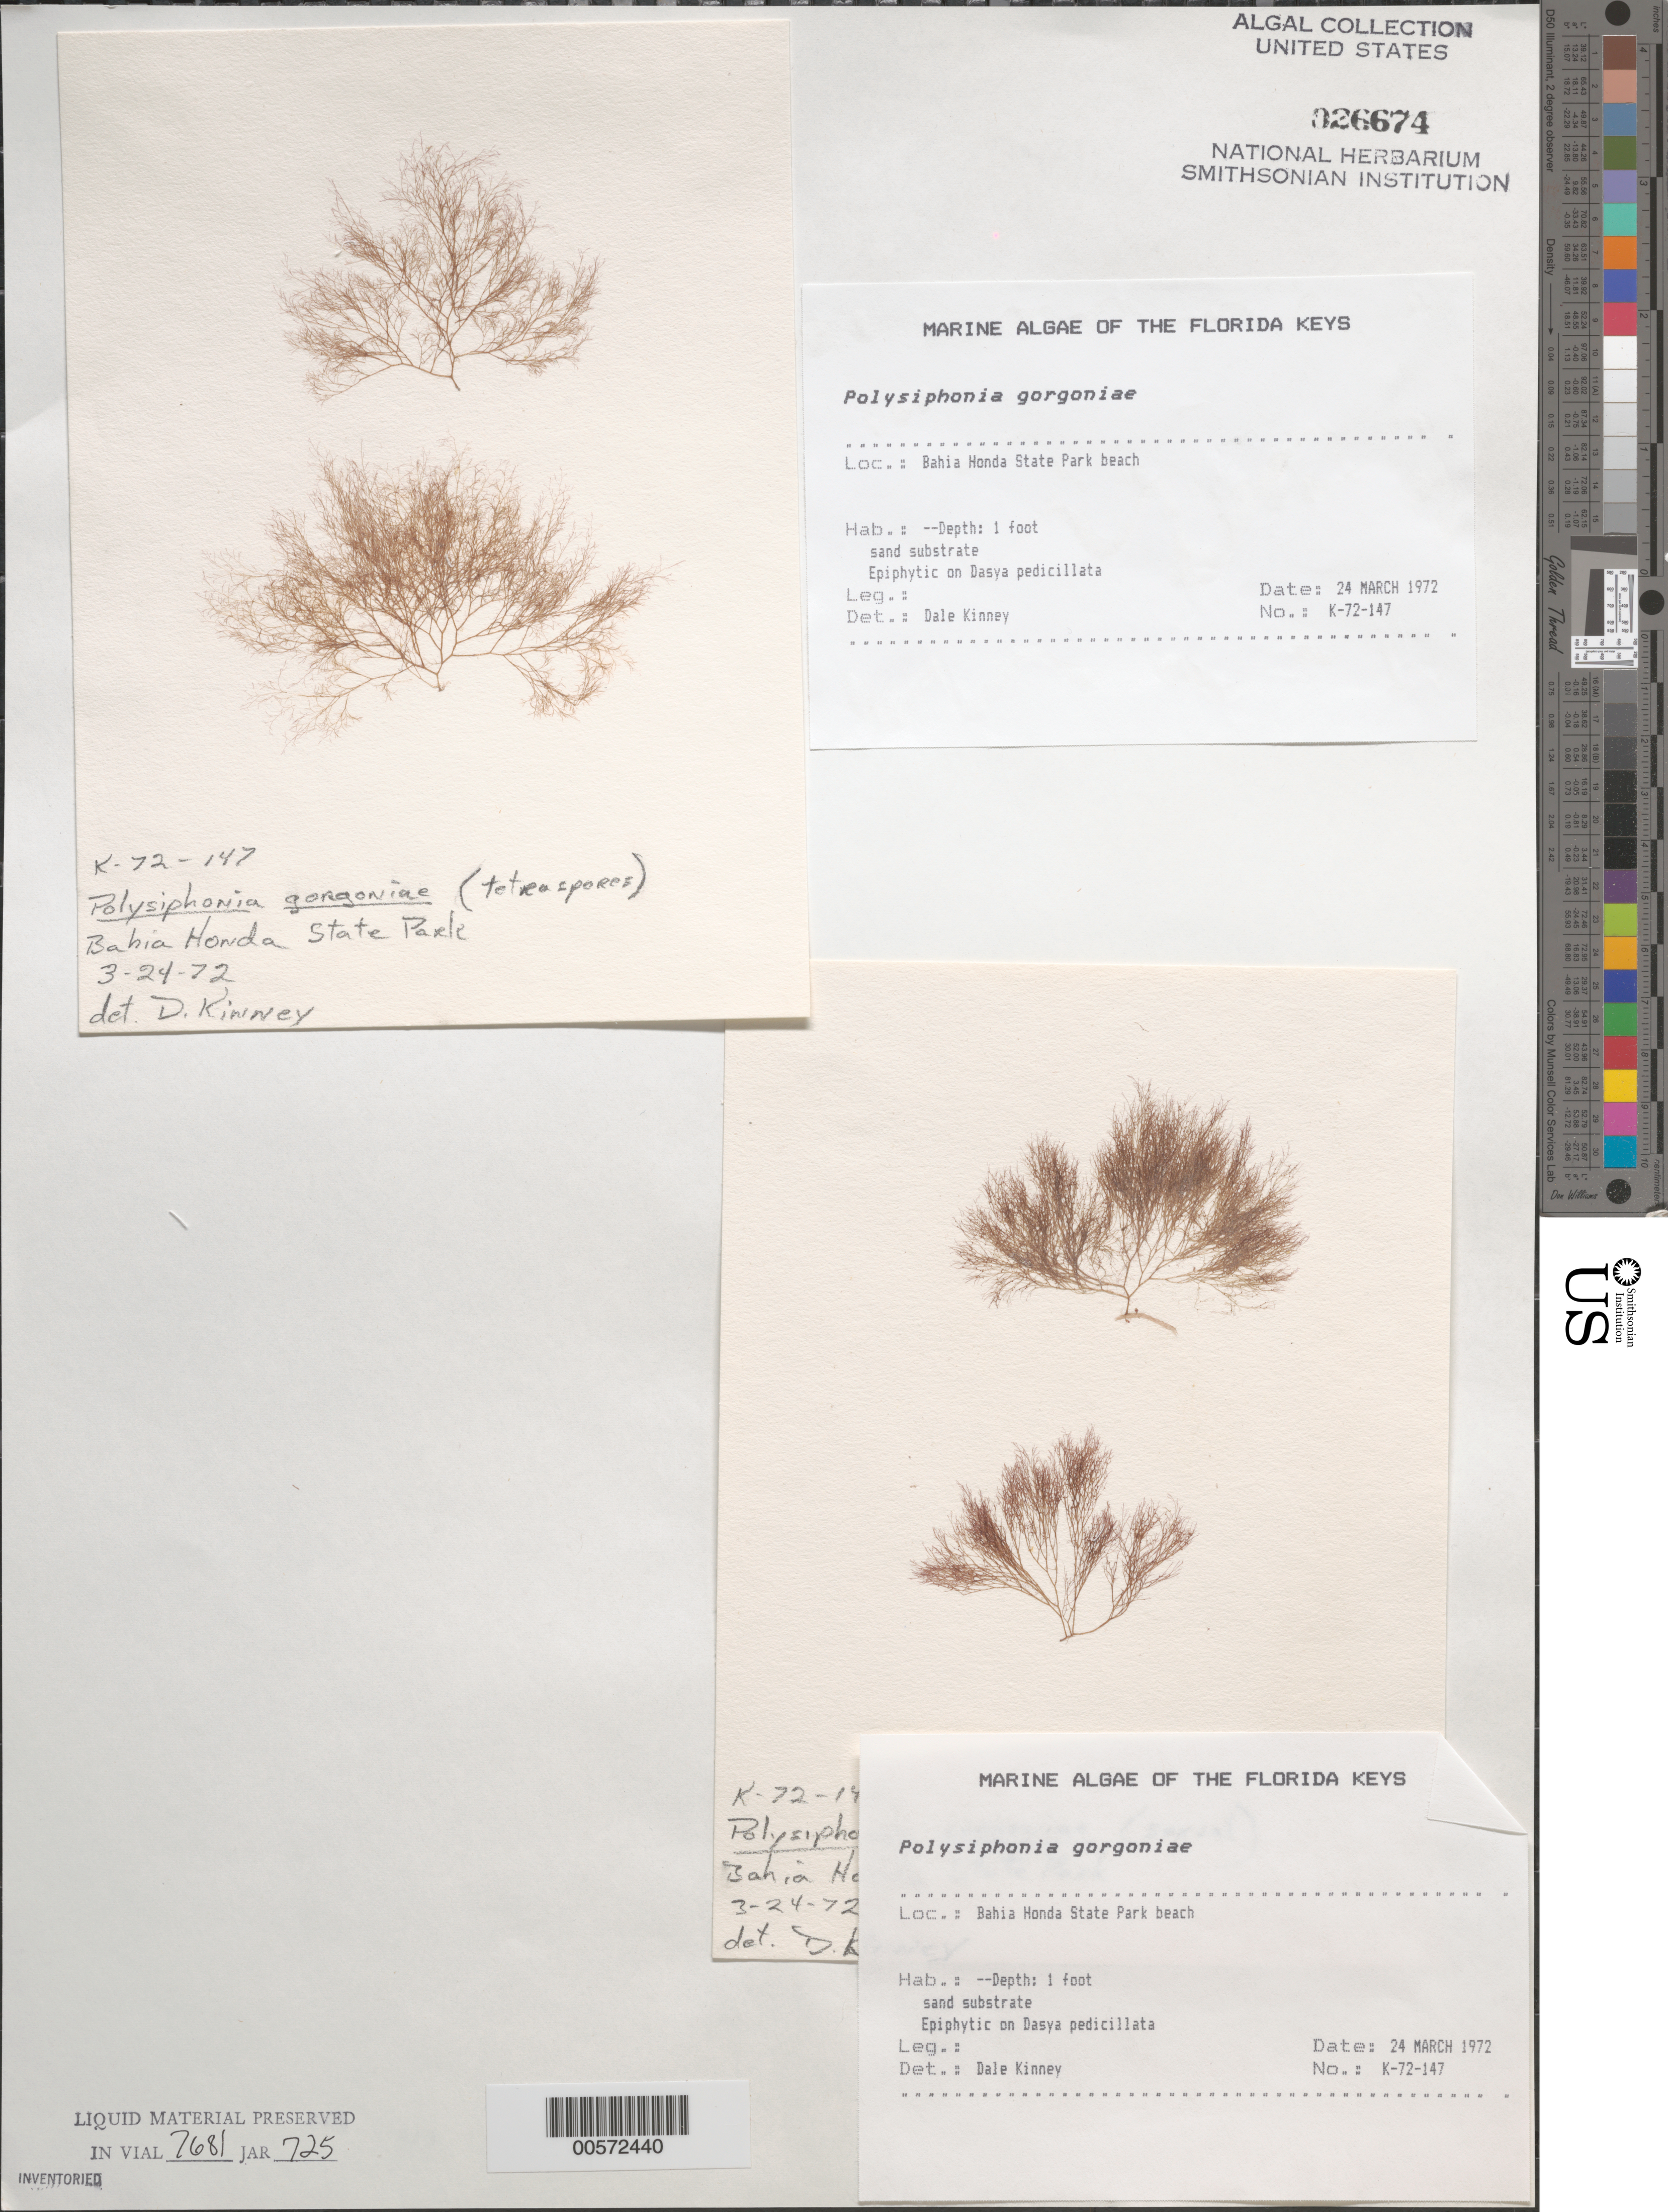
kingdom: Plantae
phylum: Rhodophyta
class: Florideophyceae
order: Ceramiales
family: Rhodomelaceae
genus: Melanothamnus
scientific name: Melanothamnus gorgoniae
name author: (Harvey) Diaz-Tapia & Maggs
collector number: K-72-147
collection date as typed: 24 Mar 1972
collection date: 1972-03-24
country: United States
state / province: Florida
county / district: Monroe County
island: Bahia Honda Key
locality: Bahia Honda State Park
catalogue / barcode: US 26674